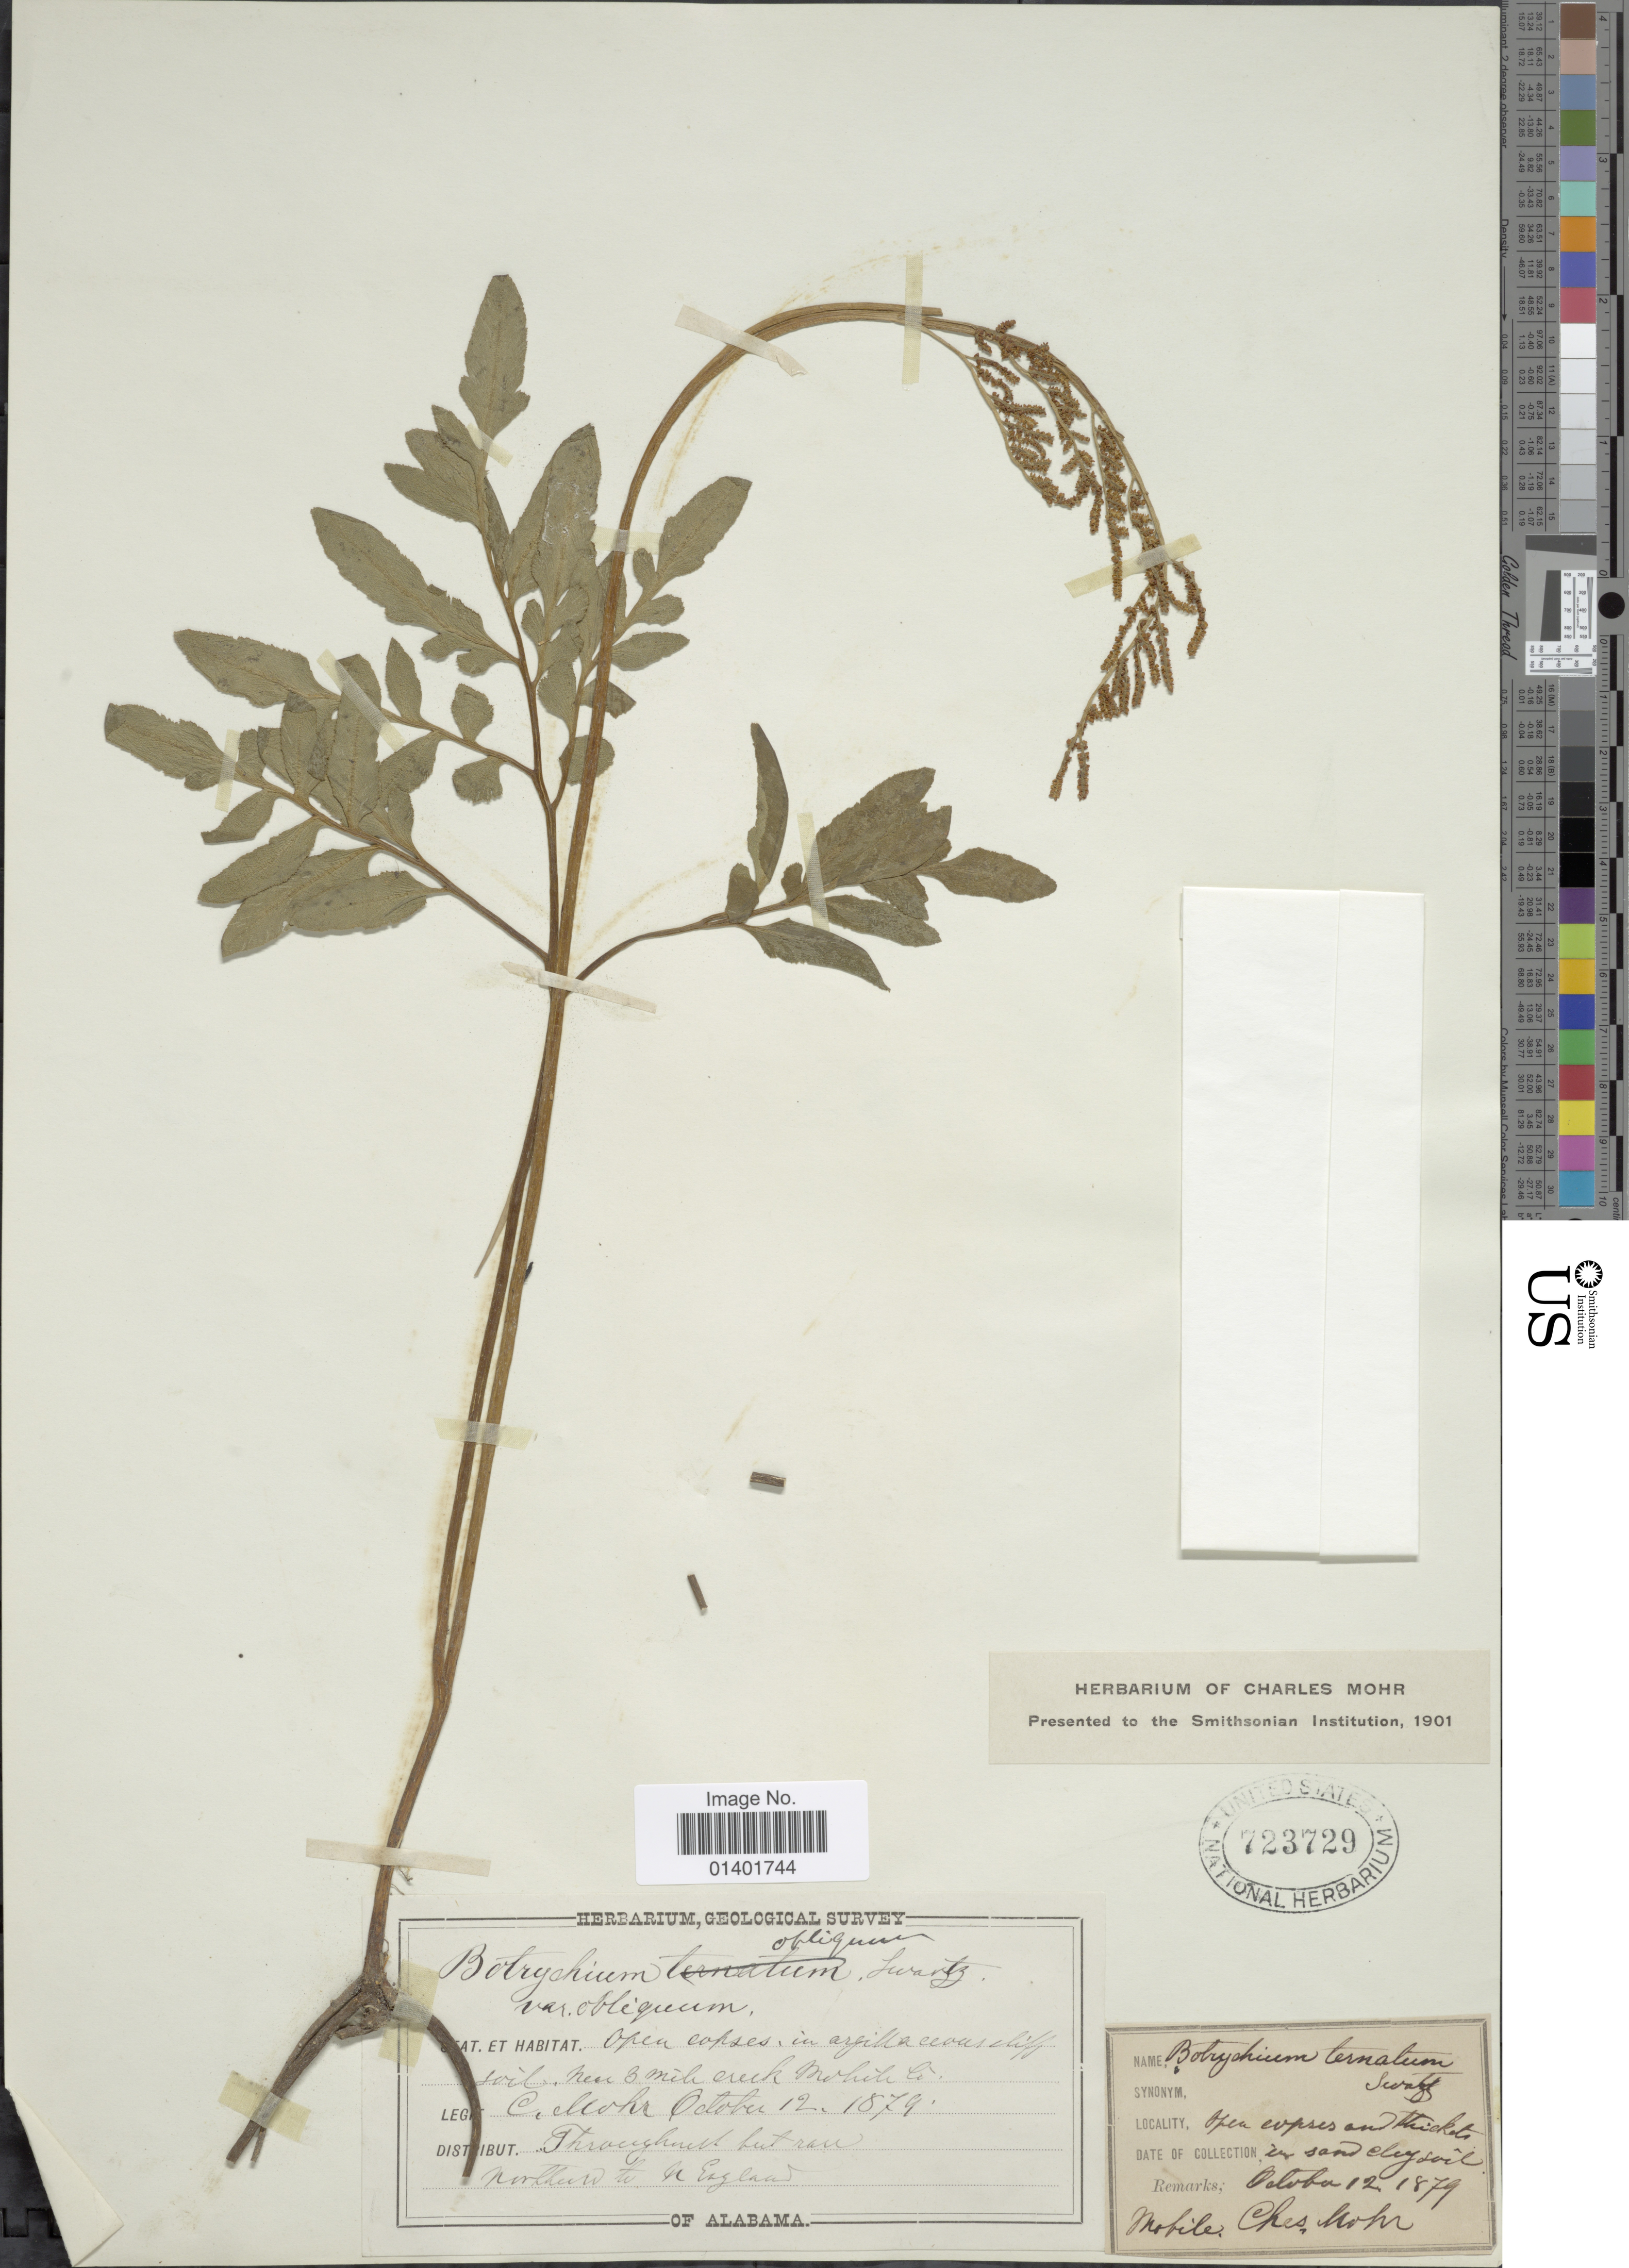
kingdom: Plantae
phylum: Tracheophyta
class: Polypodiopsida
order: Ophioglossales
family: Ophioglossaceae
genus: Botrychium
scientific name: Botrychium dissectum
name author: Spreng.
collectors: C. T. Mohr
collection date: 1879-10-12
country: United States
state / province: Alabama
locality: Open copses, in argillaceous cliff soil, near 3 mile creek Mobile Co.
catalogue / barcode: US 723729